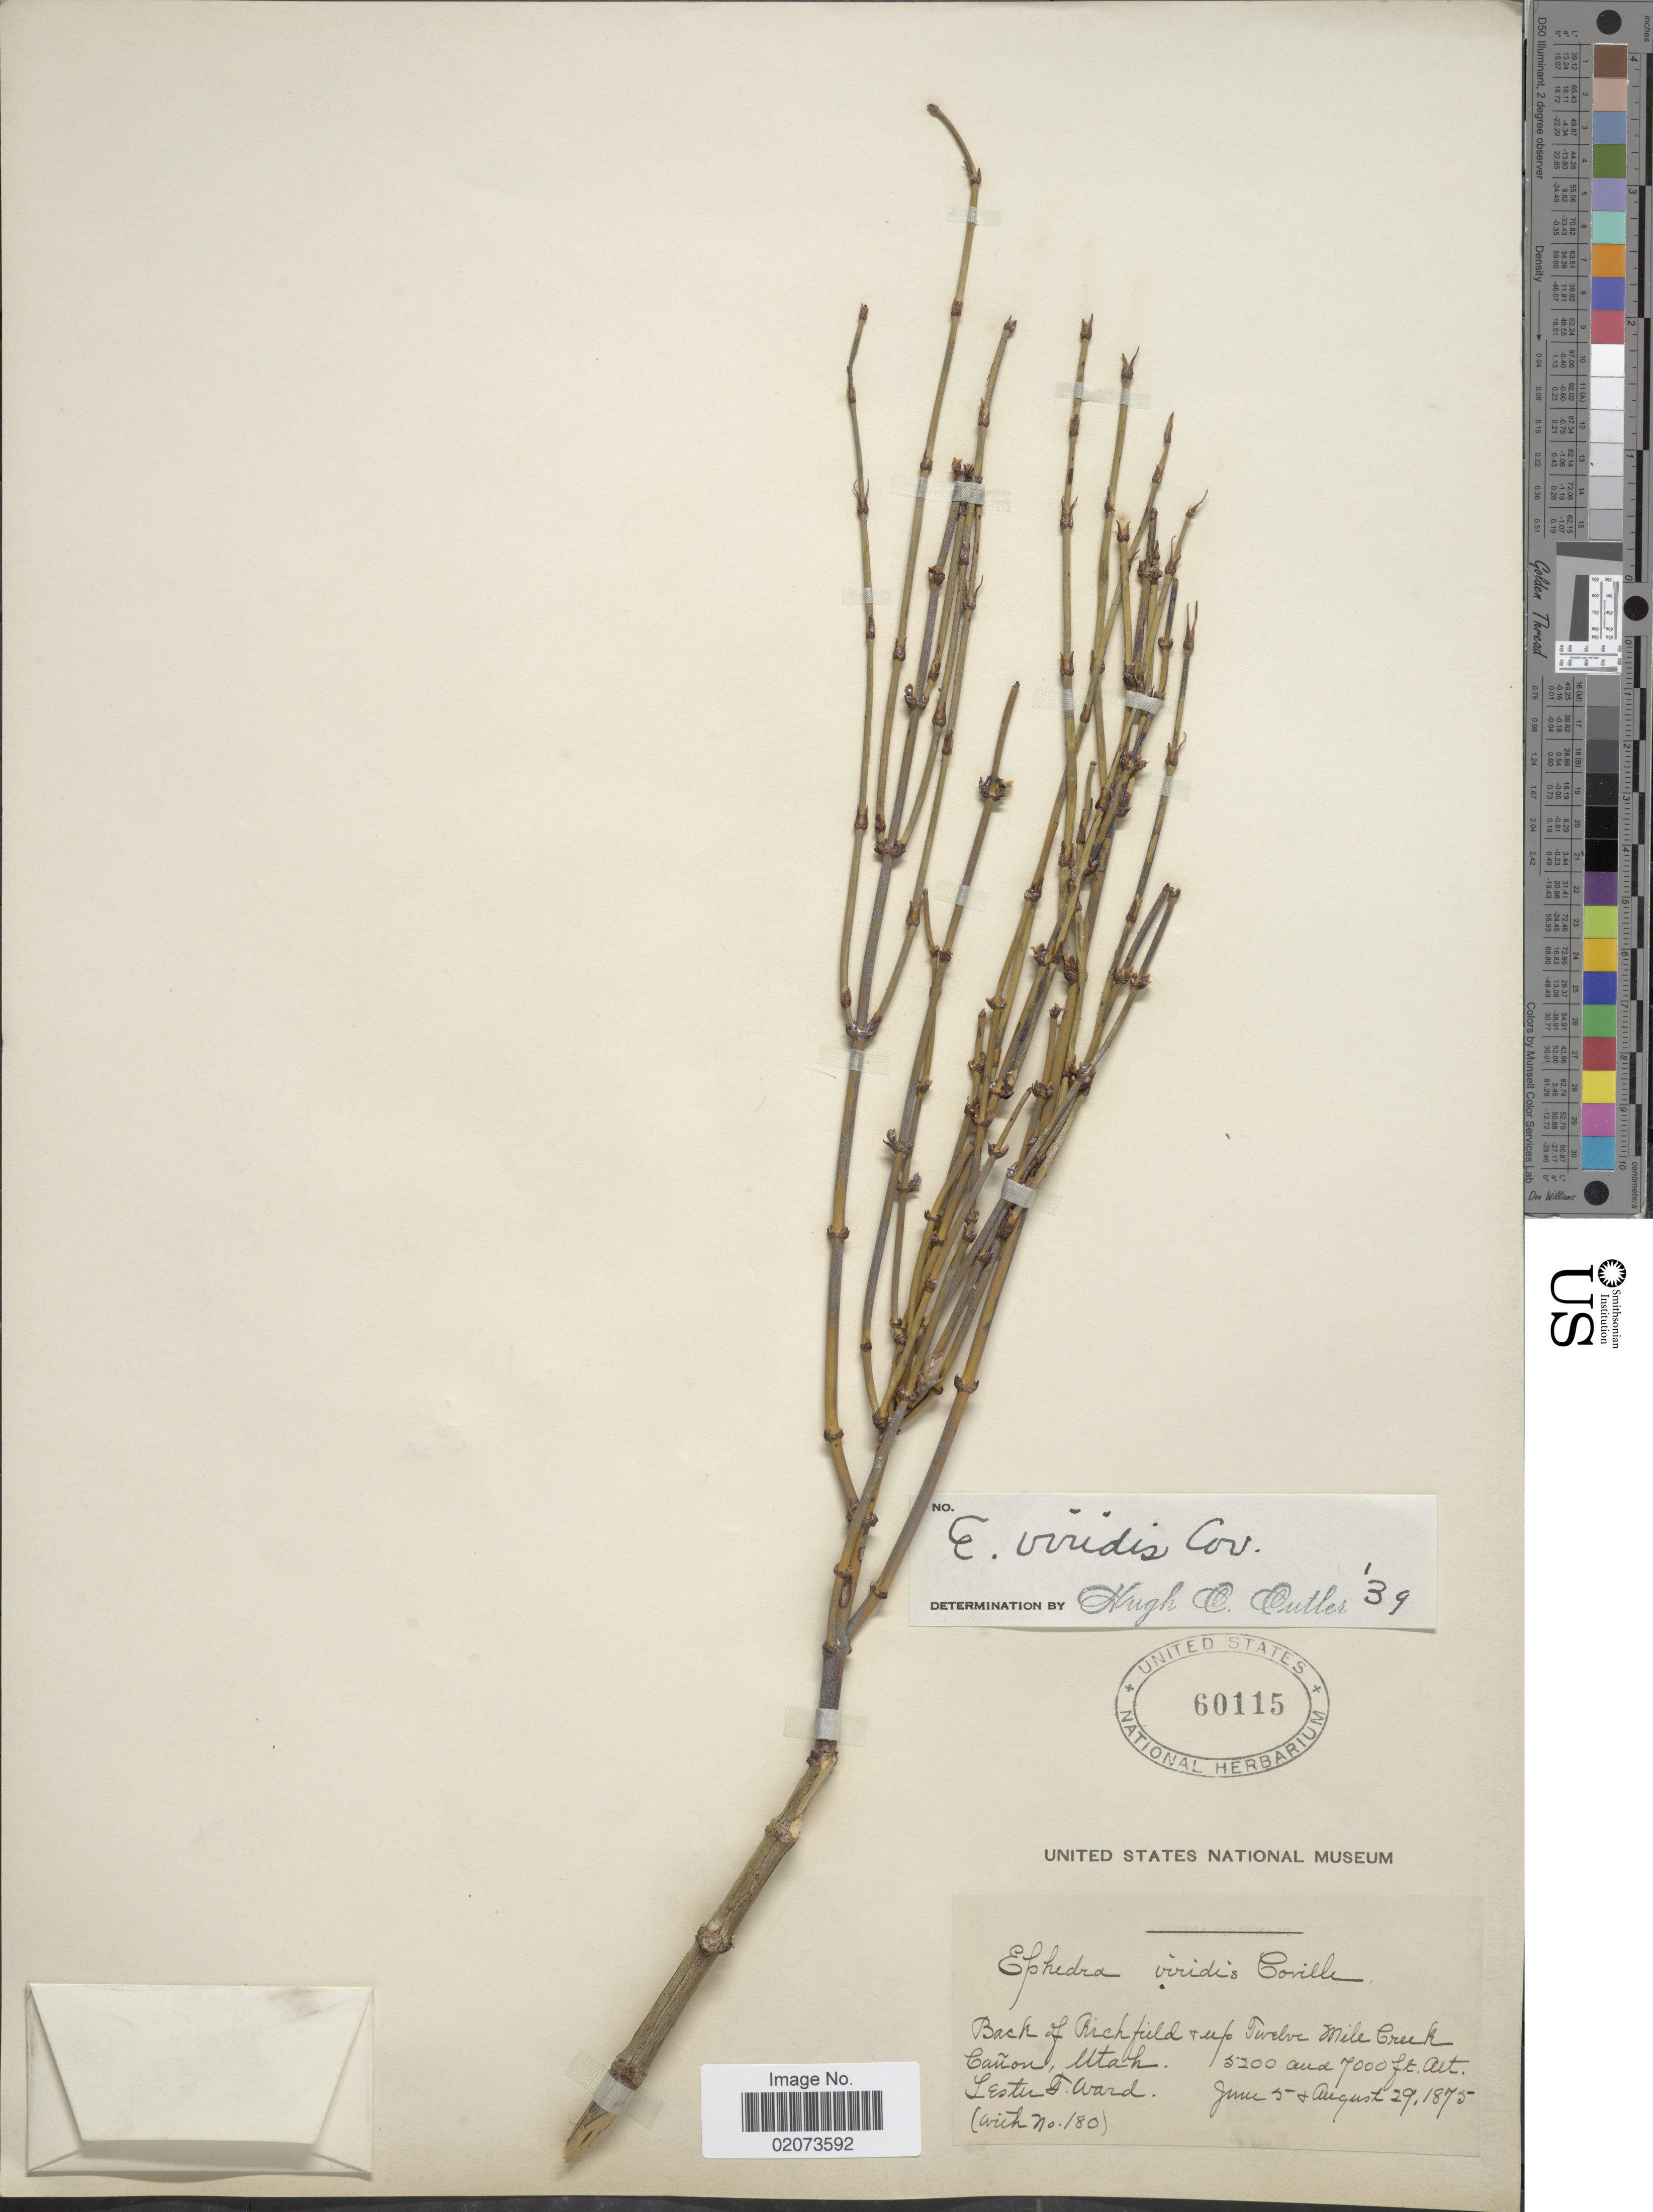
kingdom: Plantae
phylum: Tracheophyta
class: Gnetopsida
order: Ephedrales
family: Ephedraceae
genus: Ephedra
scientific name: Ephedra viridis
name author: Coville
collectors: L. F. Ward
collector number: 180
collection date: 1875-06-05/1875-08-29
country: United States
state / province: Utah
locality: Back of Richfield + up Twelve Mile Creek Cañon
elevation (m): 1585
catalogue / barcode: US 60115